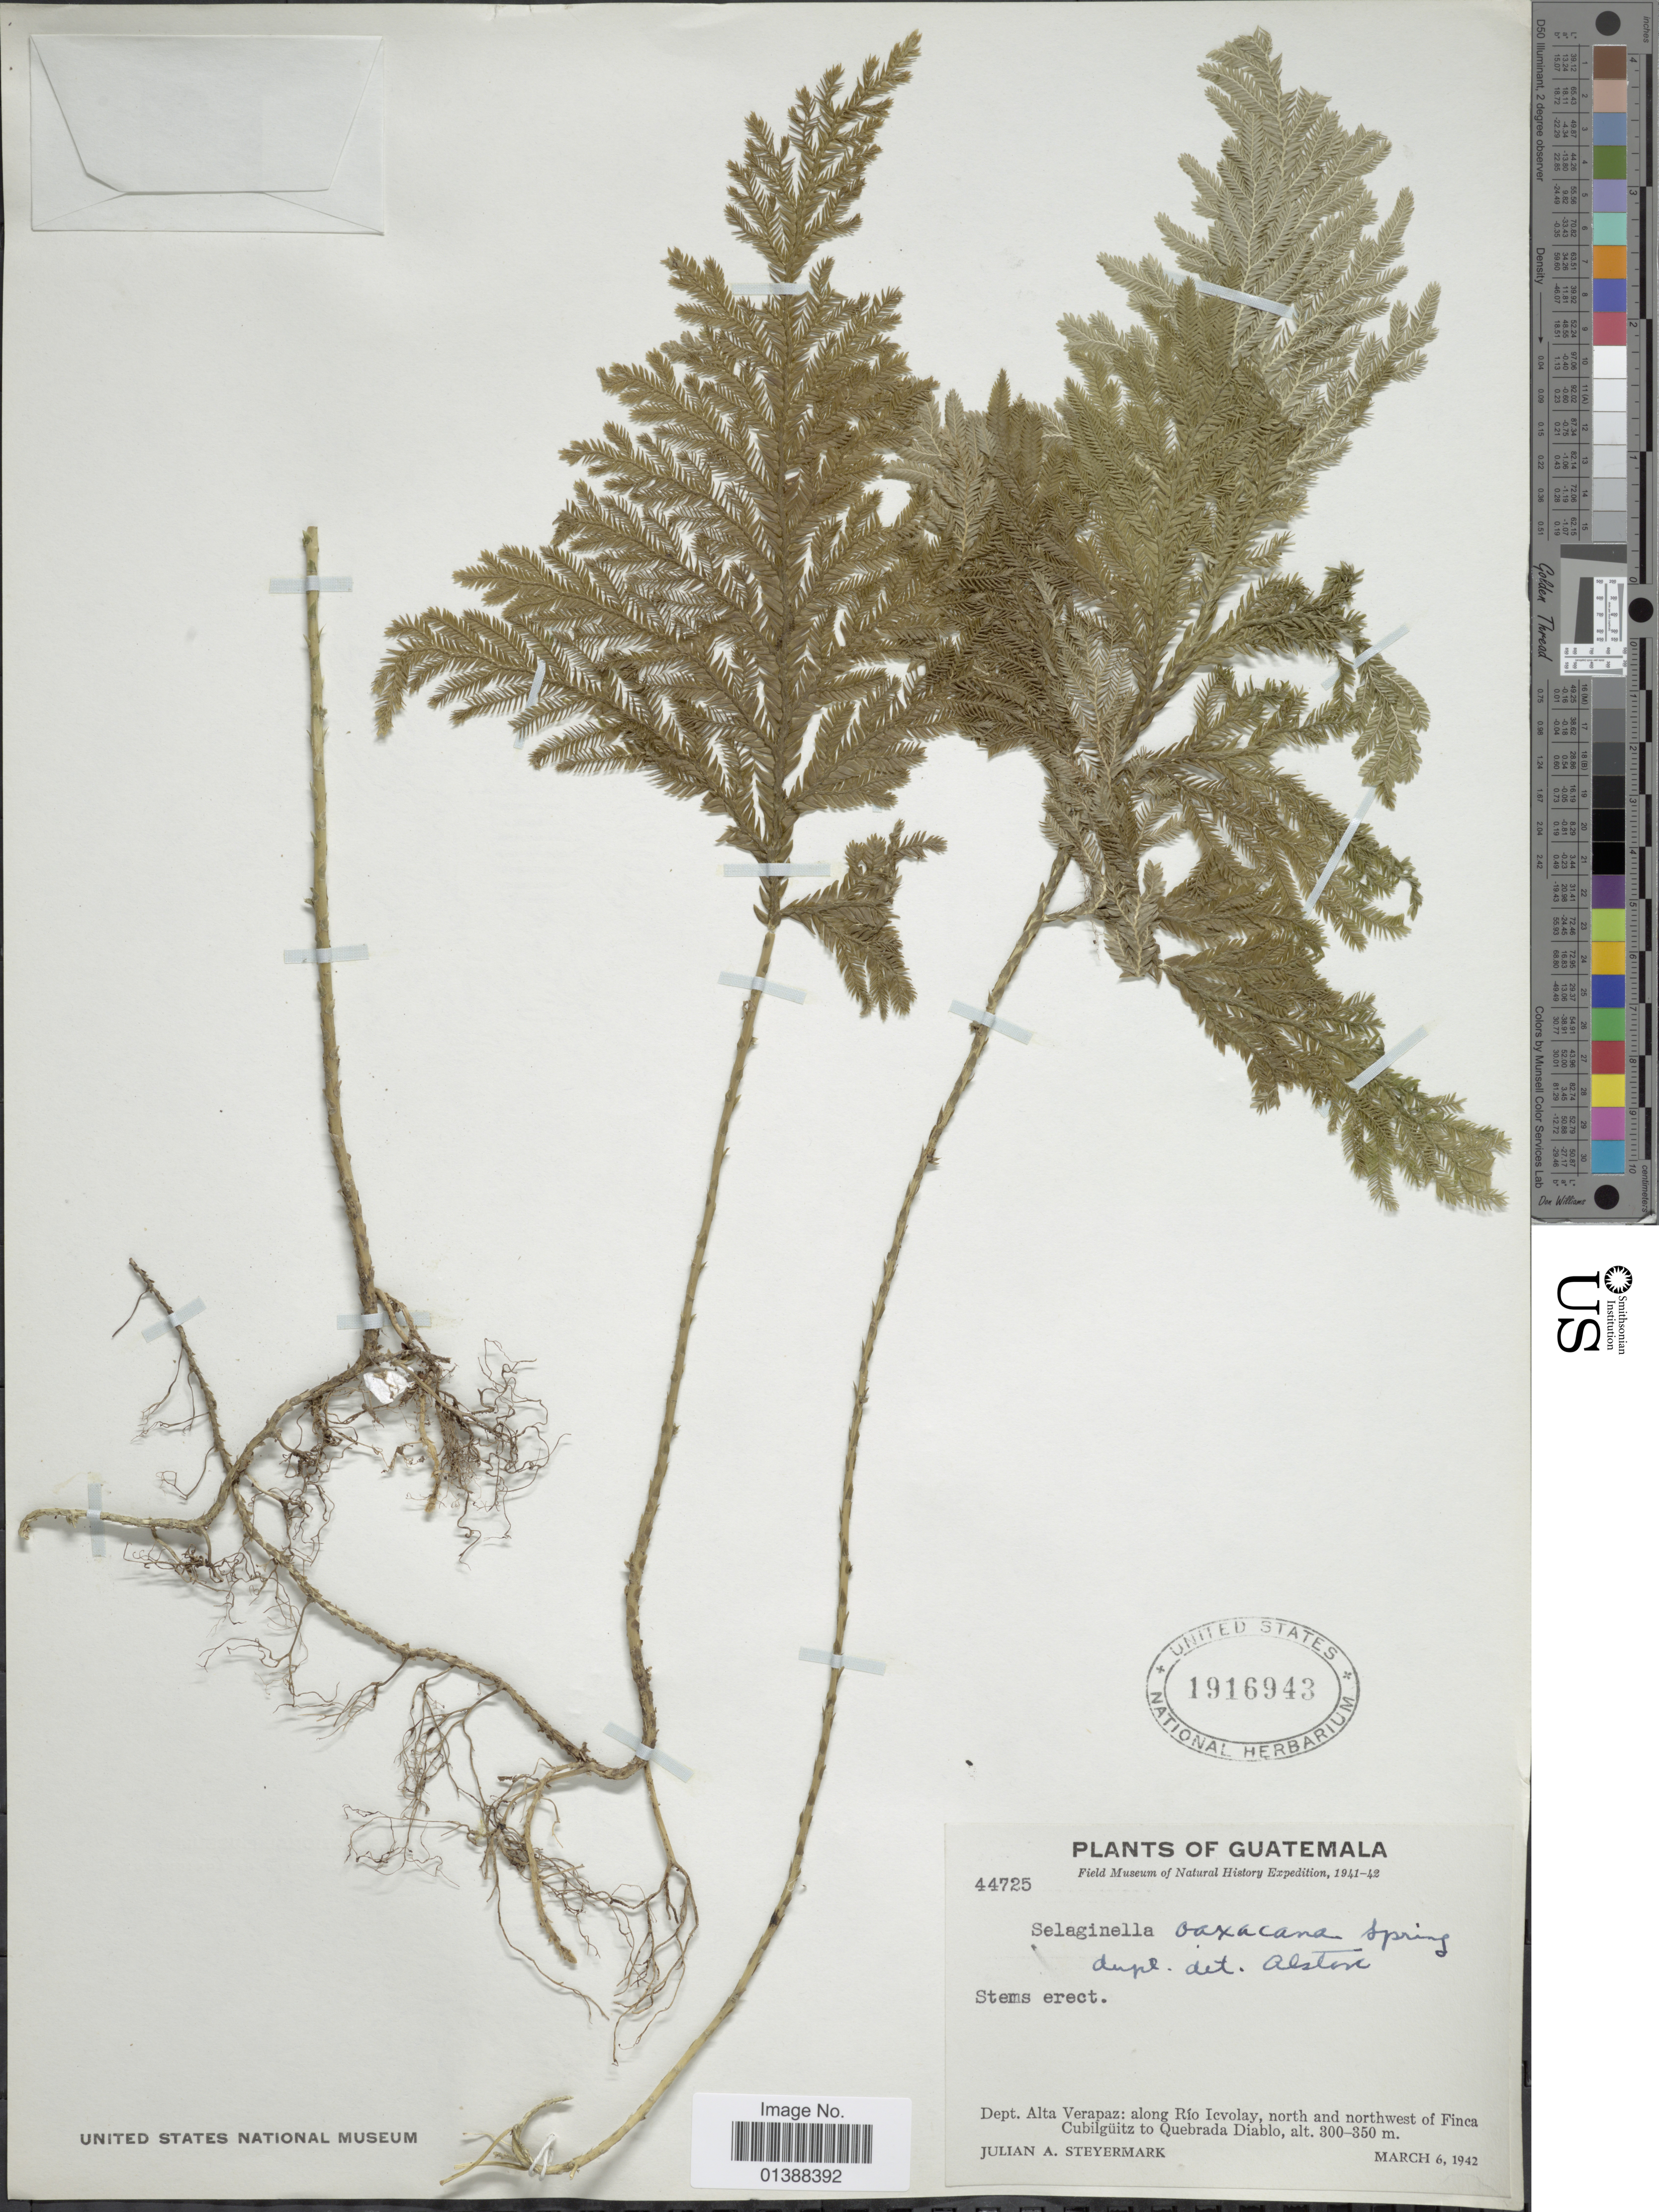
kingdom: Plantae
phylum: Tracheophyta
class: Lycopodiopsida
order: Selaginellales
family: Selaginellaceae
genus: Selaginella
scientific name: Selaginella oaxacana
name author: Spring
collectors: J. Steyermark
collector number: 44725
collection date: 1942-03-06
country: Guatemala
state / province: Alta Verapaz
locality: Along Río Icvolay, northwest of Finca Cubilüitz to Quebrada Diablo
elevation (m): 300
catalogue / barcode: US 1916943